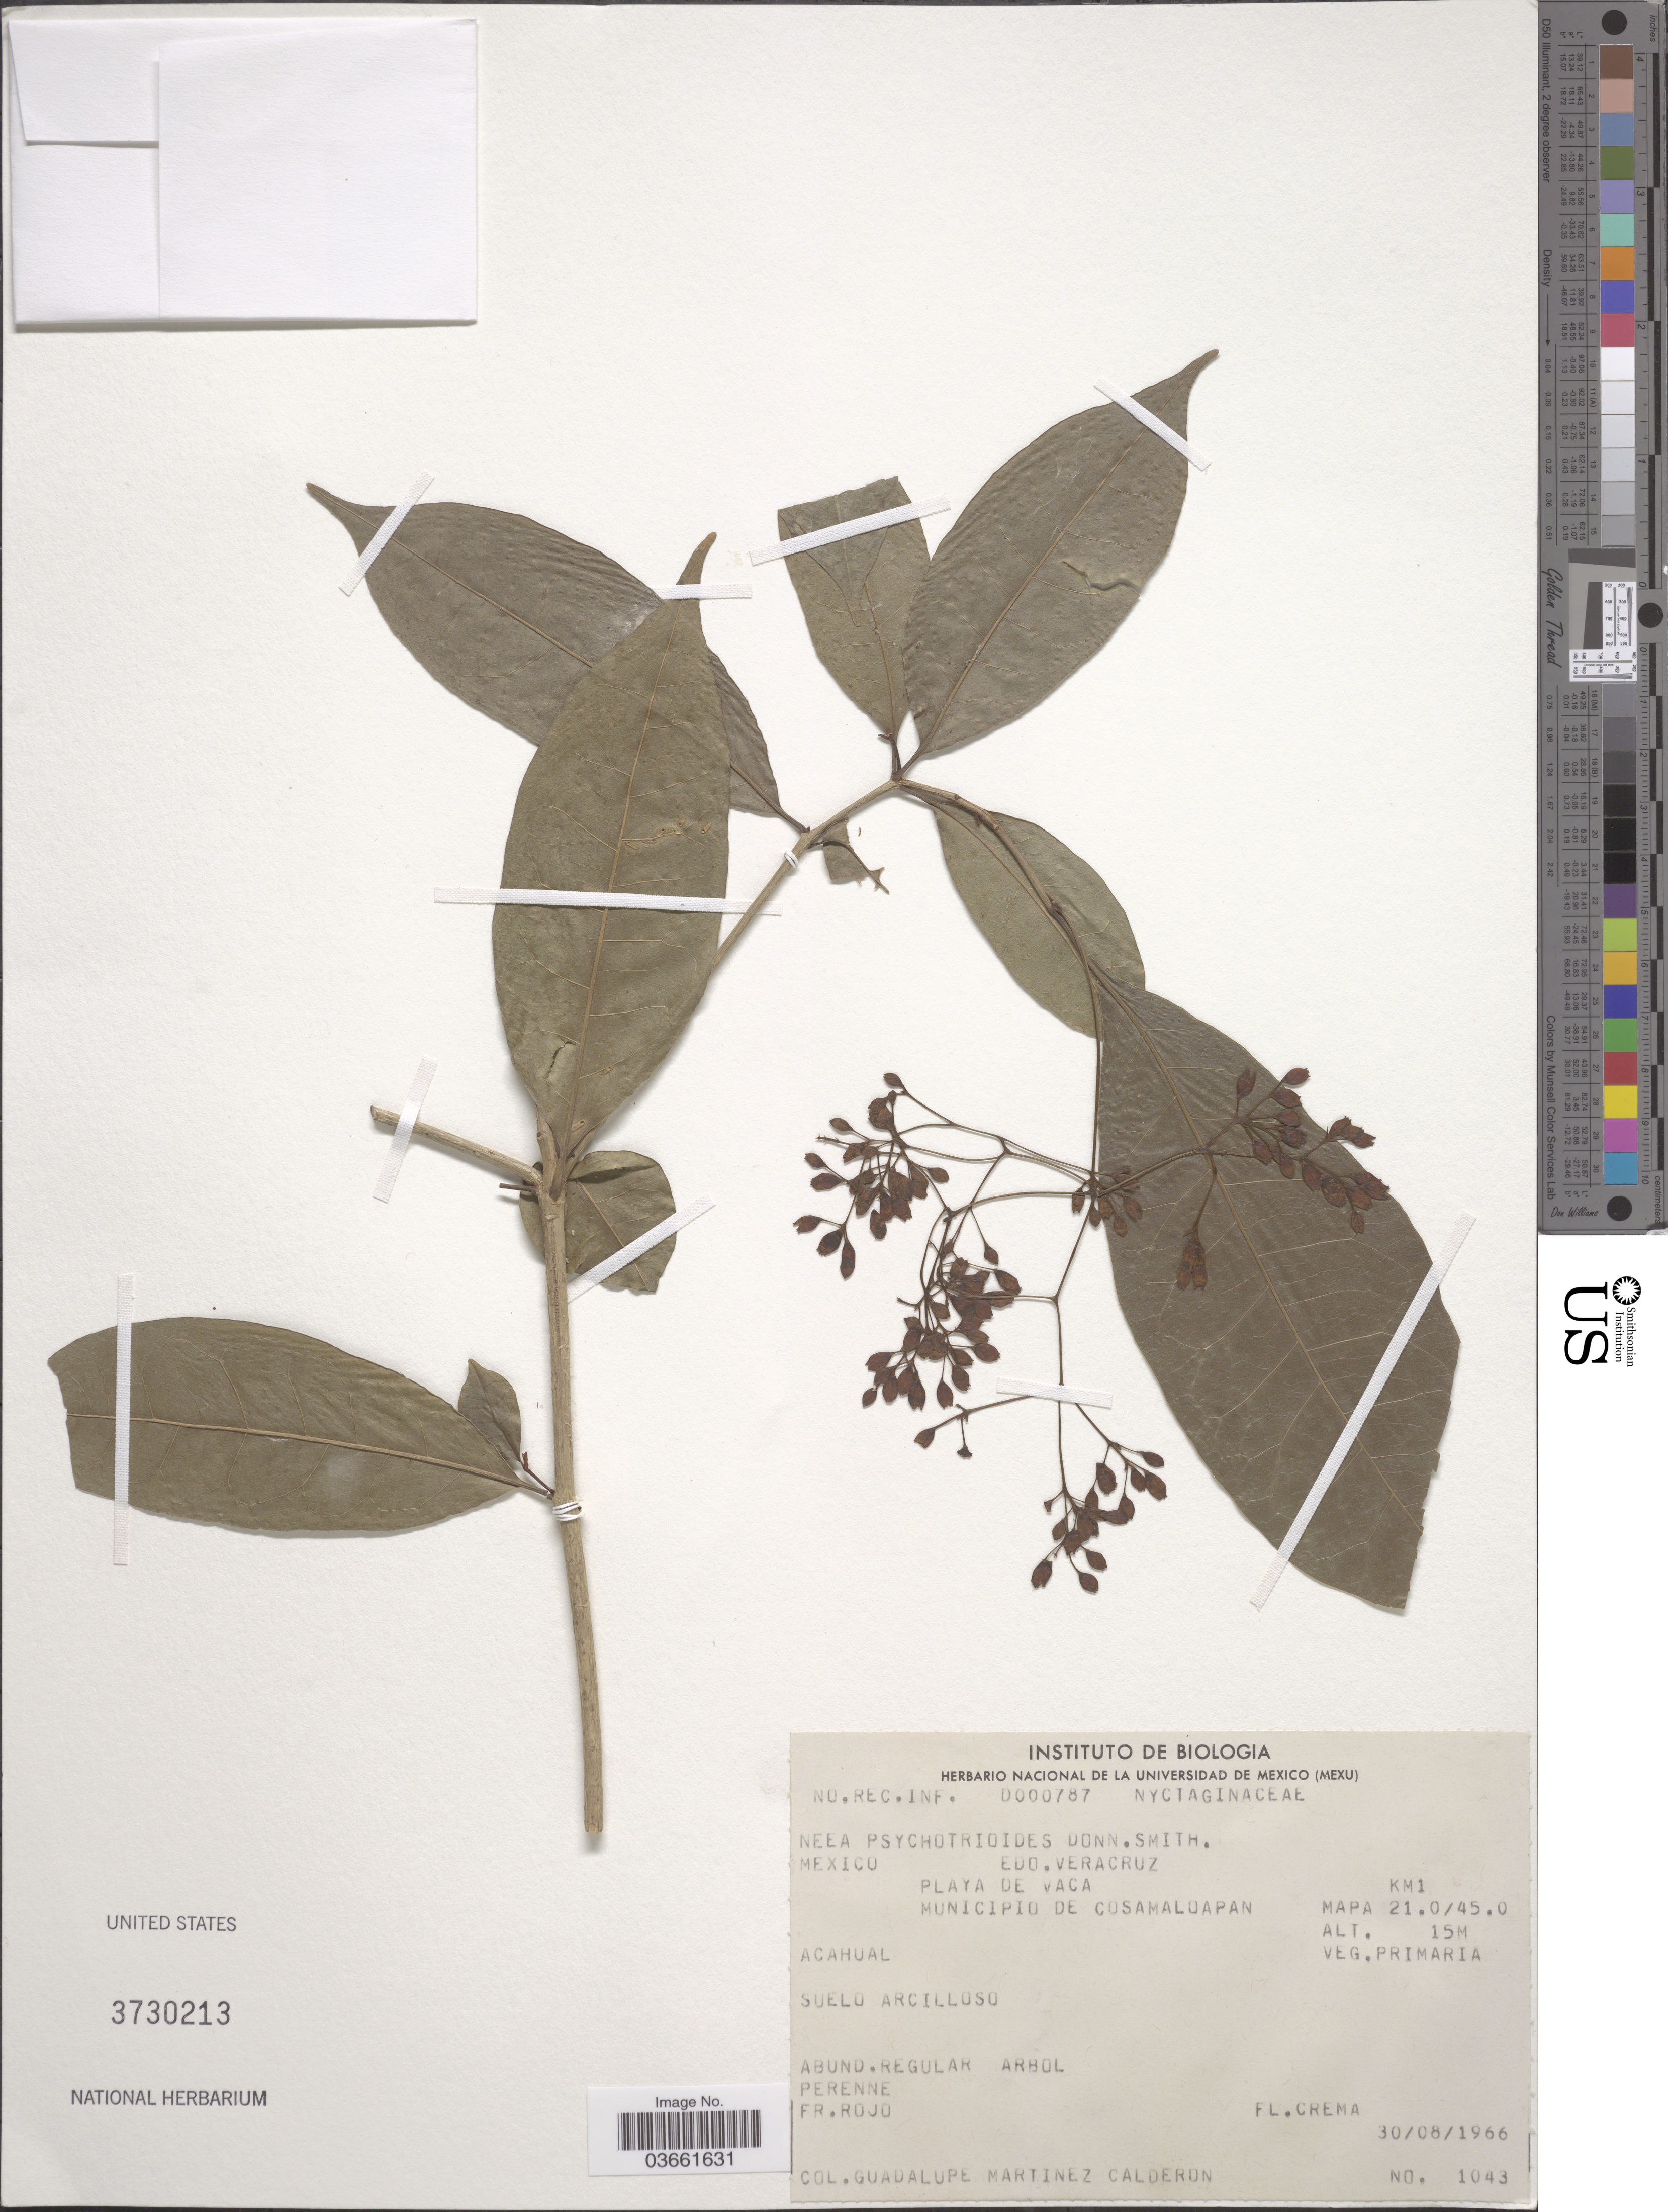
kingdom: Plantae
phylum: Tracheophyta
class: Magnoliopsida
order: Caryophyllales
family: Nyctaginaceae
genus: Neea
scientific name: Neea psychotrioides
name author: Donn. Sm.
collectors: G. Martinez-C.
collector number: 1043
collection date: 1966-08-30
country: Mexico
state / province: Veracruz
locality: Edo. Veracruz. Playa de Vaca, Municipio de Cosamaloapan. Km1 Mapa 21.0/45.0.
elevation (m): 15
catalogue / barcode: US 3730213